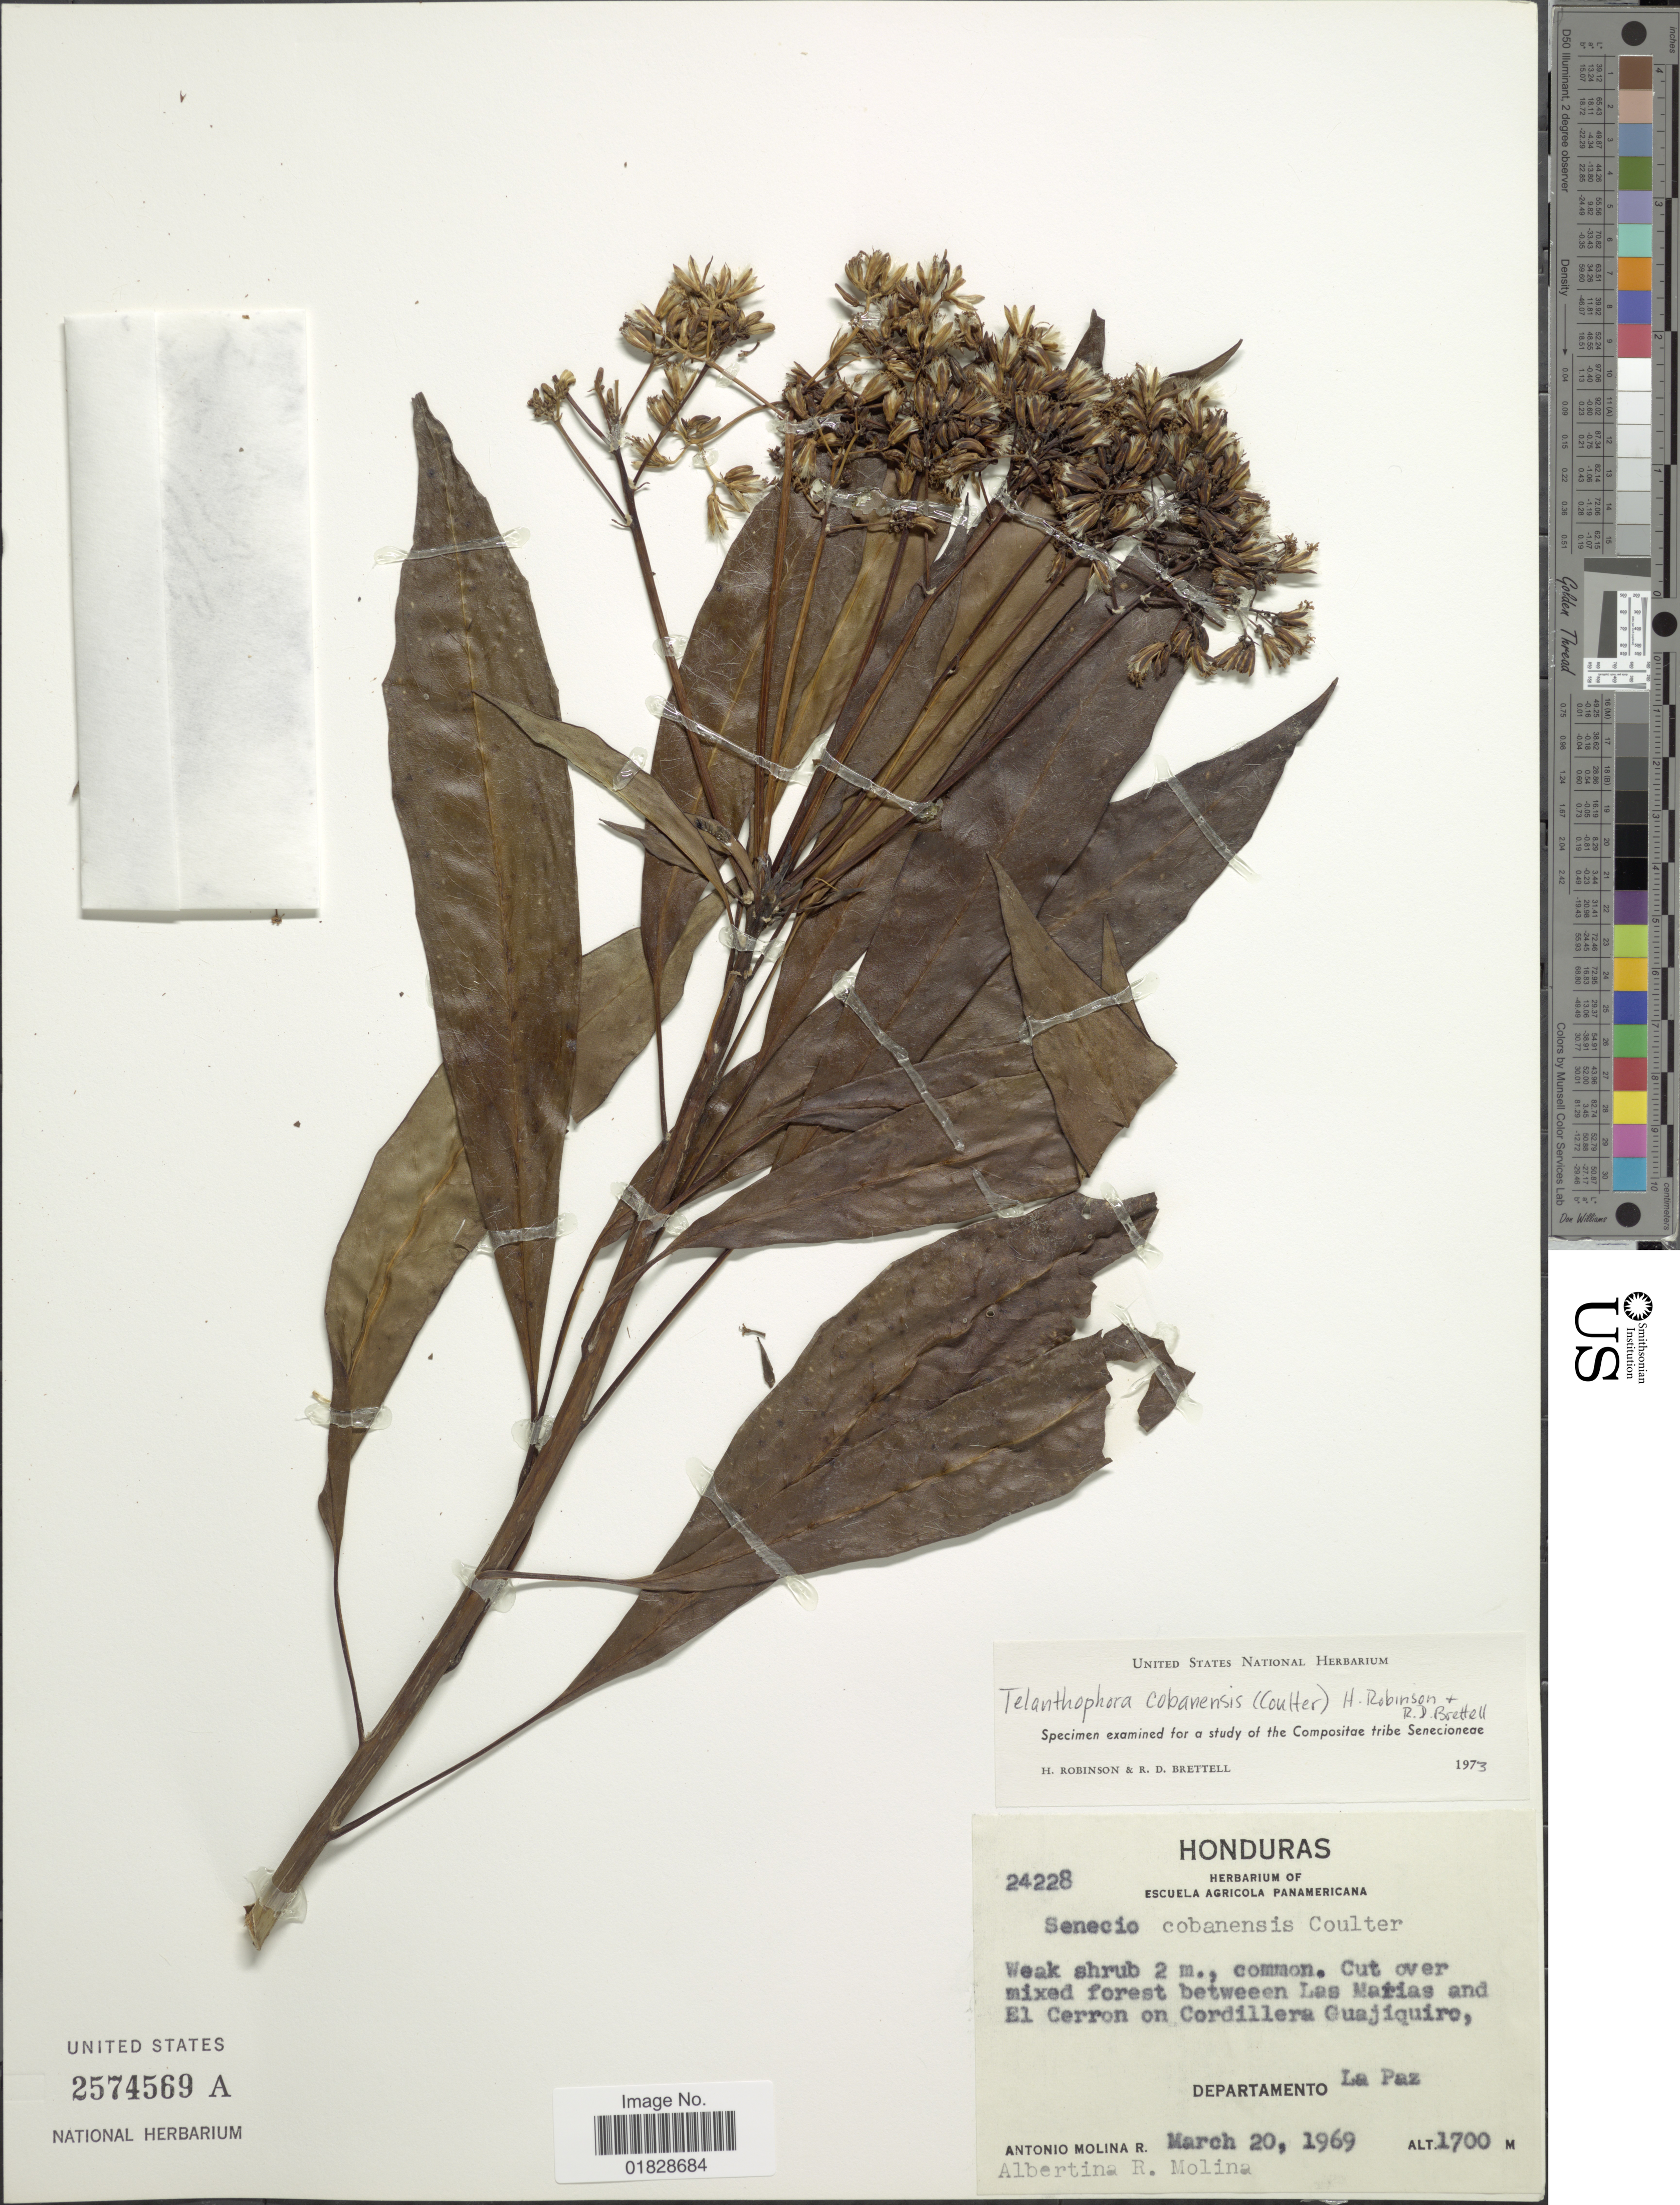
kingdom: Plantae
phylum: Tracheophyta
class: Magnoliopsida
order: Asterales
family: Asteraceae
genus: Telanthophora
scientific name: Telanthophora cobanensis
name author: (J.M. Coult.) H. Rob. & Brettell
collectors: A. Molina R. & A. R. Molina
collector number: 24228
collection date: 1969-03-20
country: Honduras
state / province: La Paz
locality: Cut over mixed forest between Las Marias and El Cerron on Cordillera Guajiquiro, Departamento La Paz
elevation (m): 1700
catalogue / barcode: US 2574569A